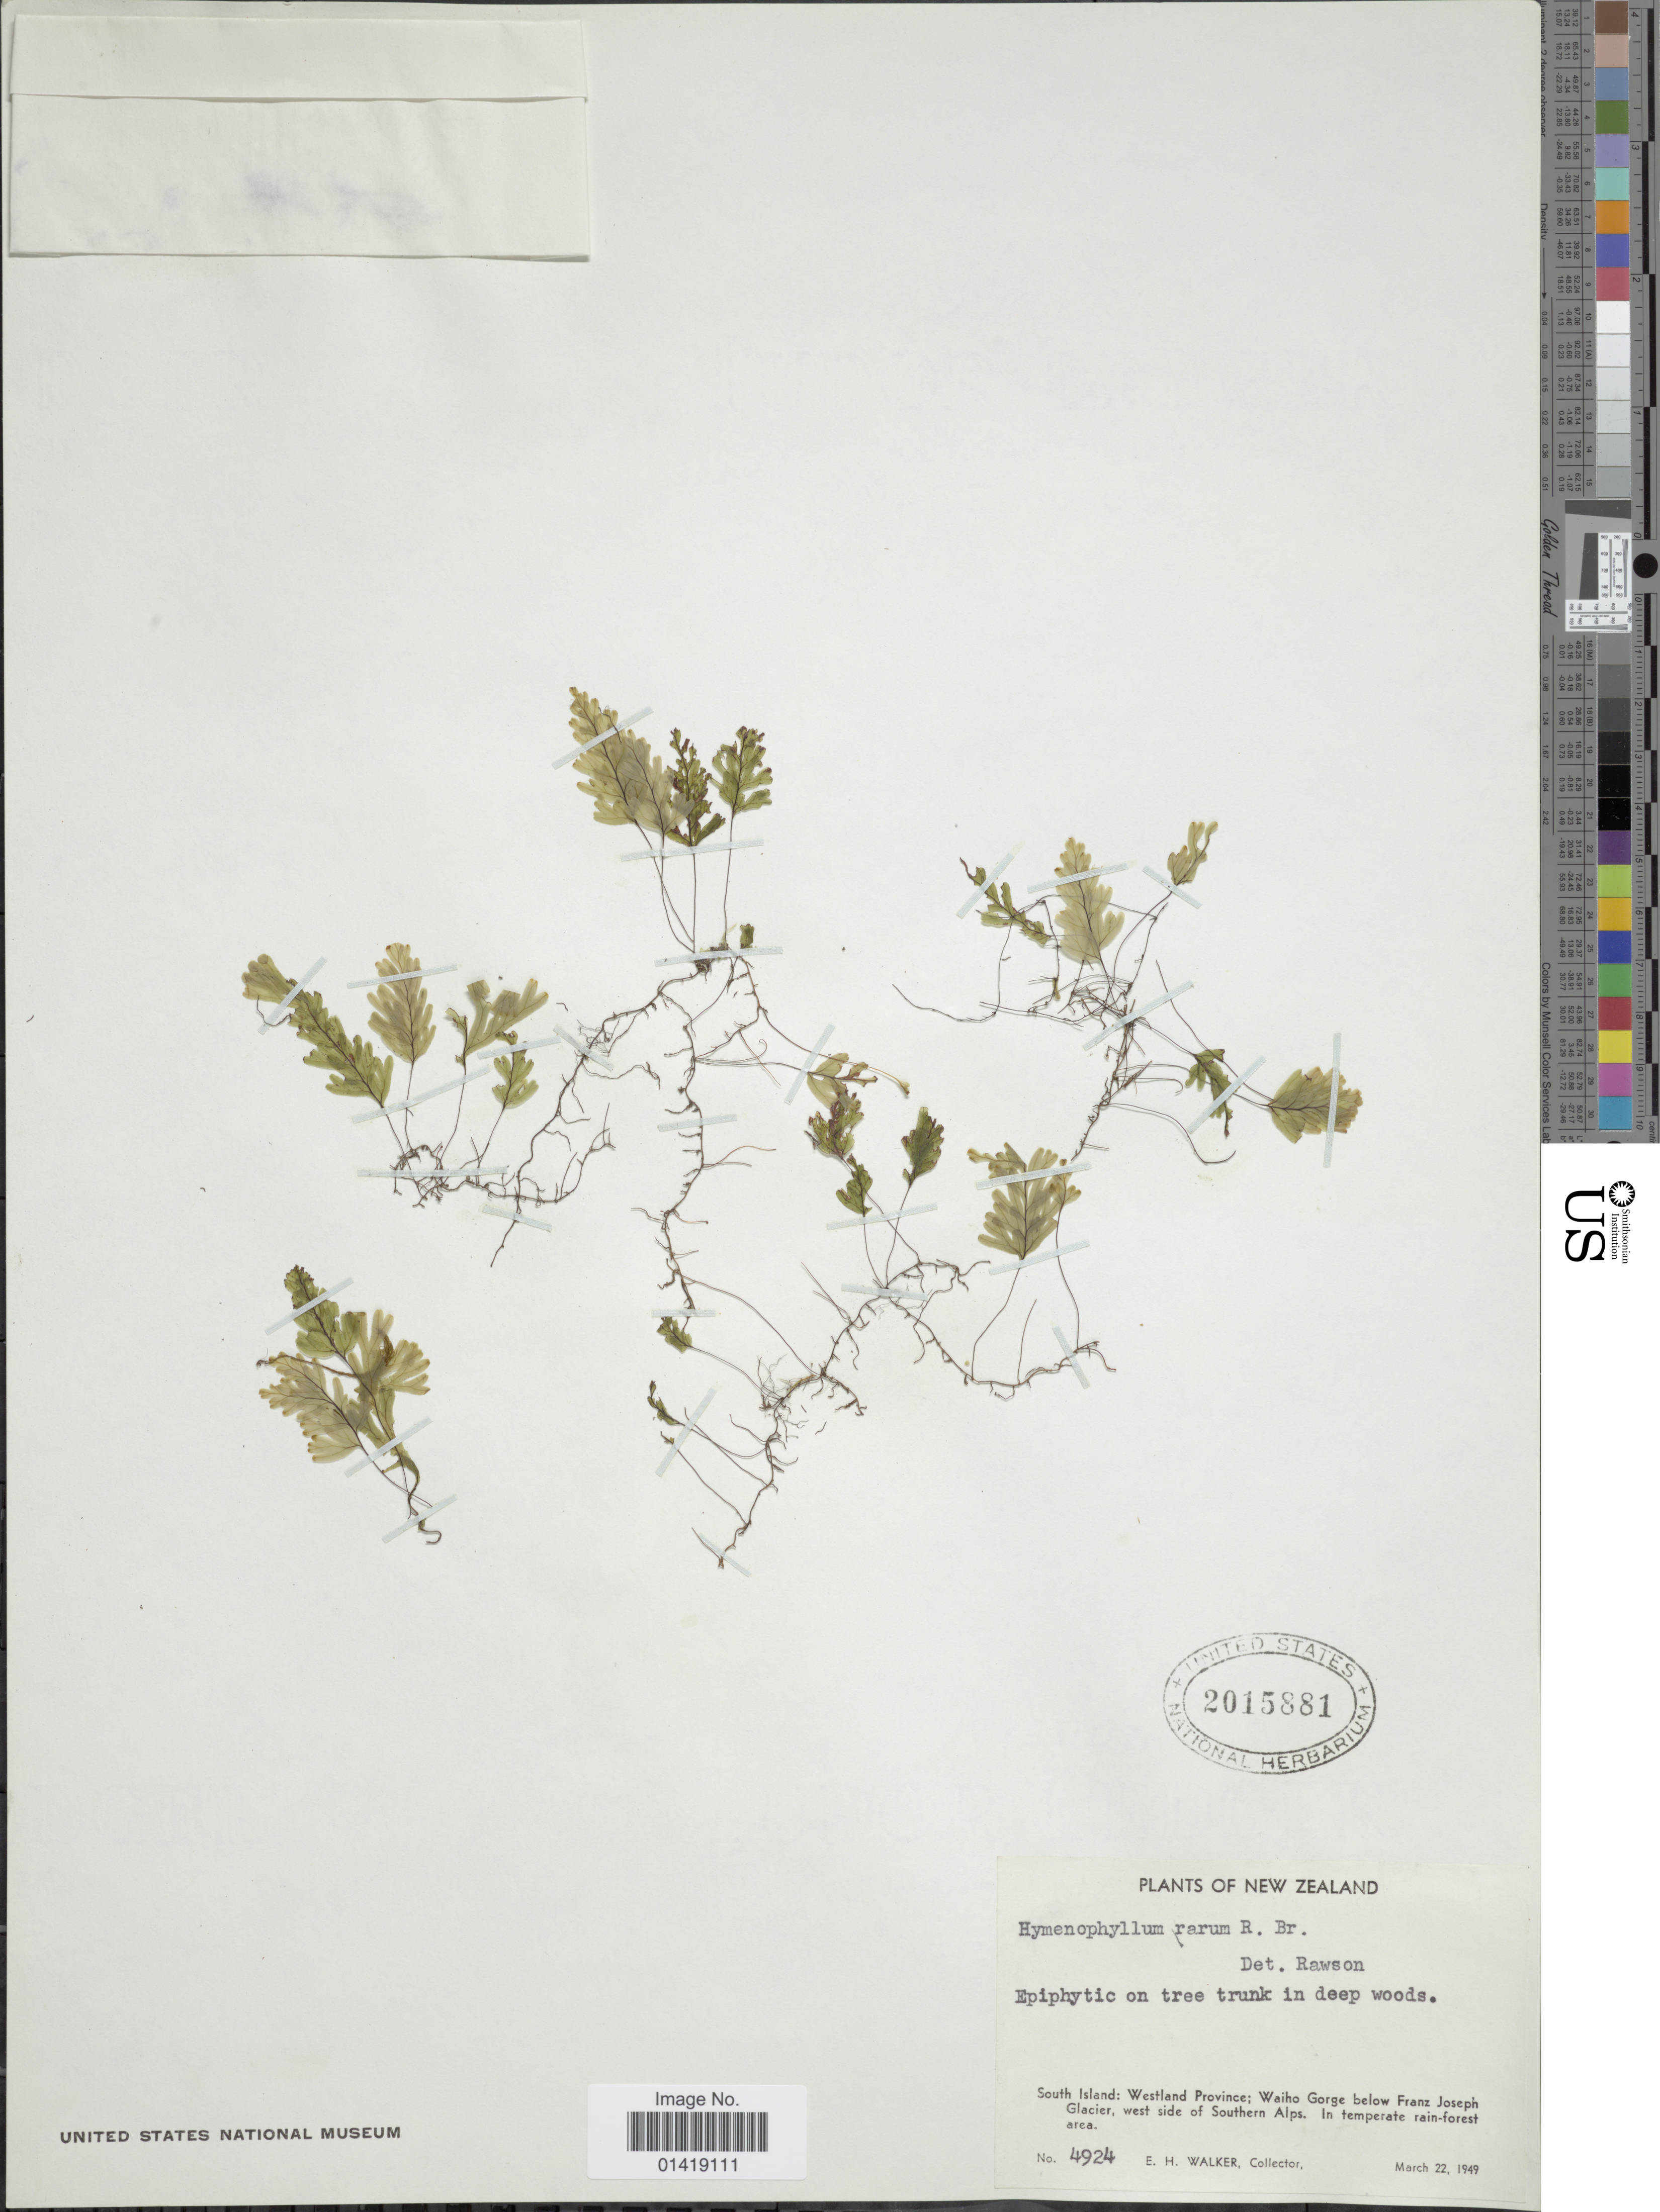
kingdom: Plantae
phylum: Tracheophyta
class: Polypodiopsida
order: Hymenophyllales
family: Hymenophyllaceae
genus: Hymenophyllum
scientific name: Hymenophyllum rarum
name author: R. Br.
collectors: E. H. Walker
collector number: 4924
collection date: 1949-03-22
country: New Zealand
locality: South Island: Westland province: Waiho Gorge below Franz Joseph Glacier west side of Southern Alps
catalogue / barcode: US 2015881